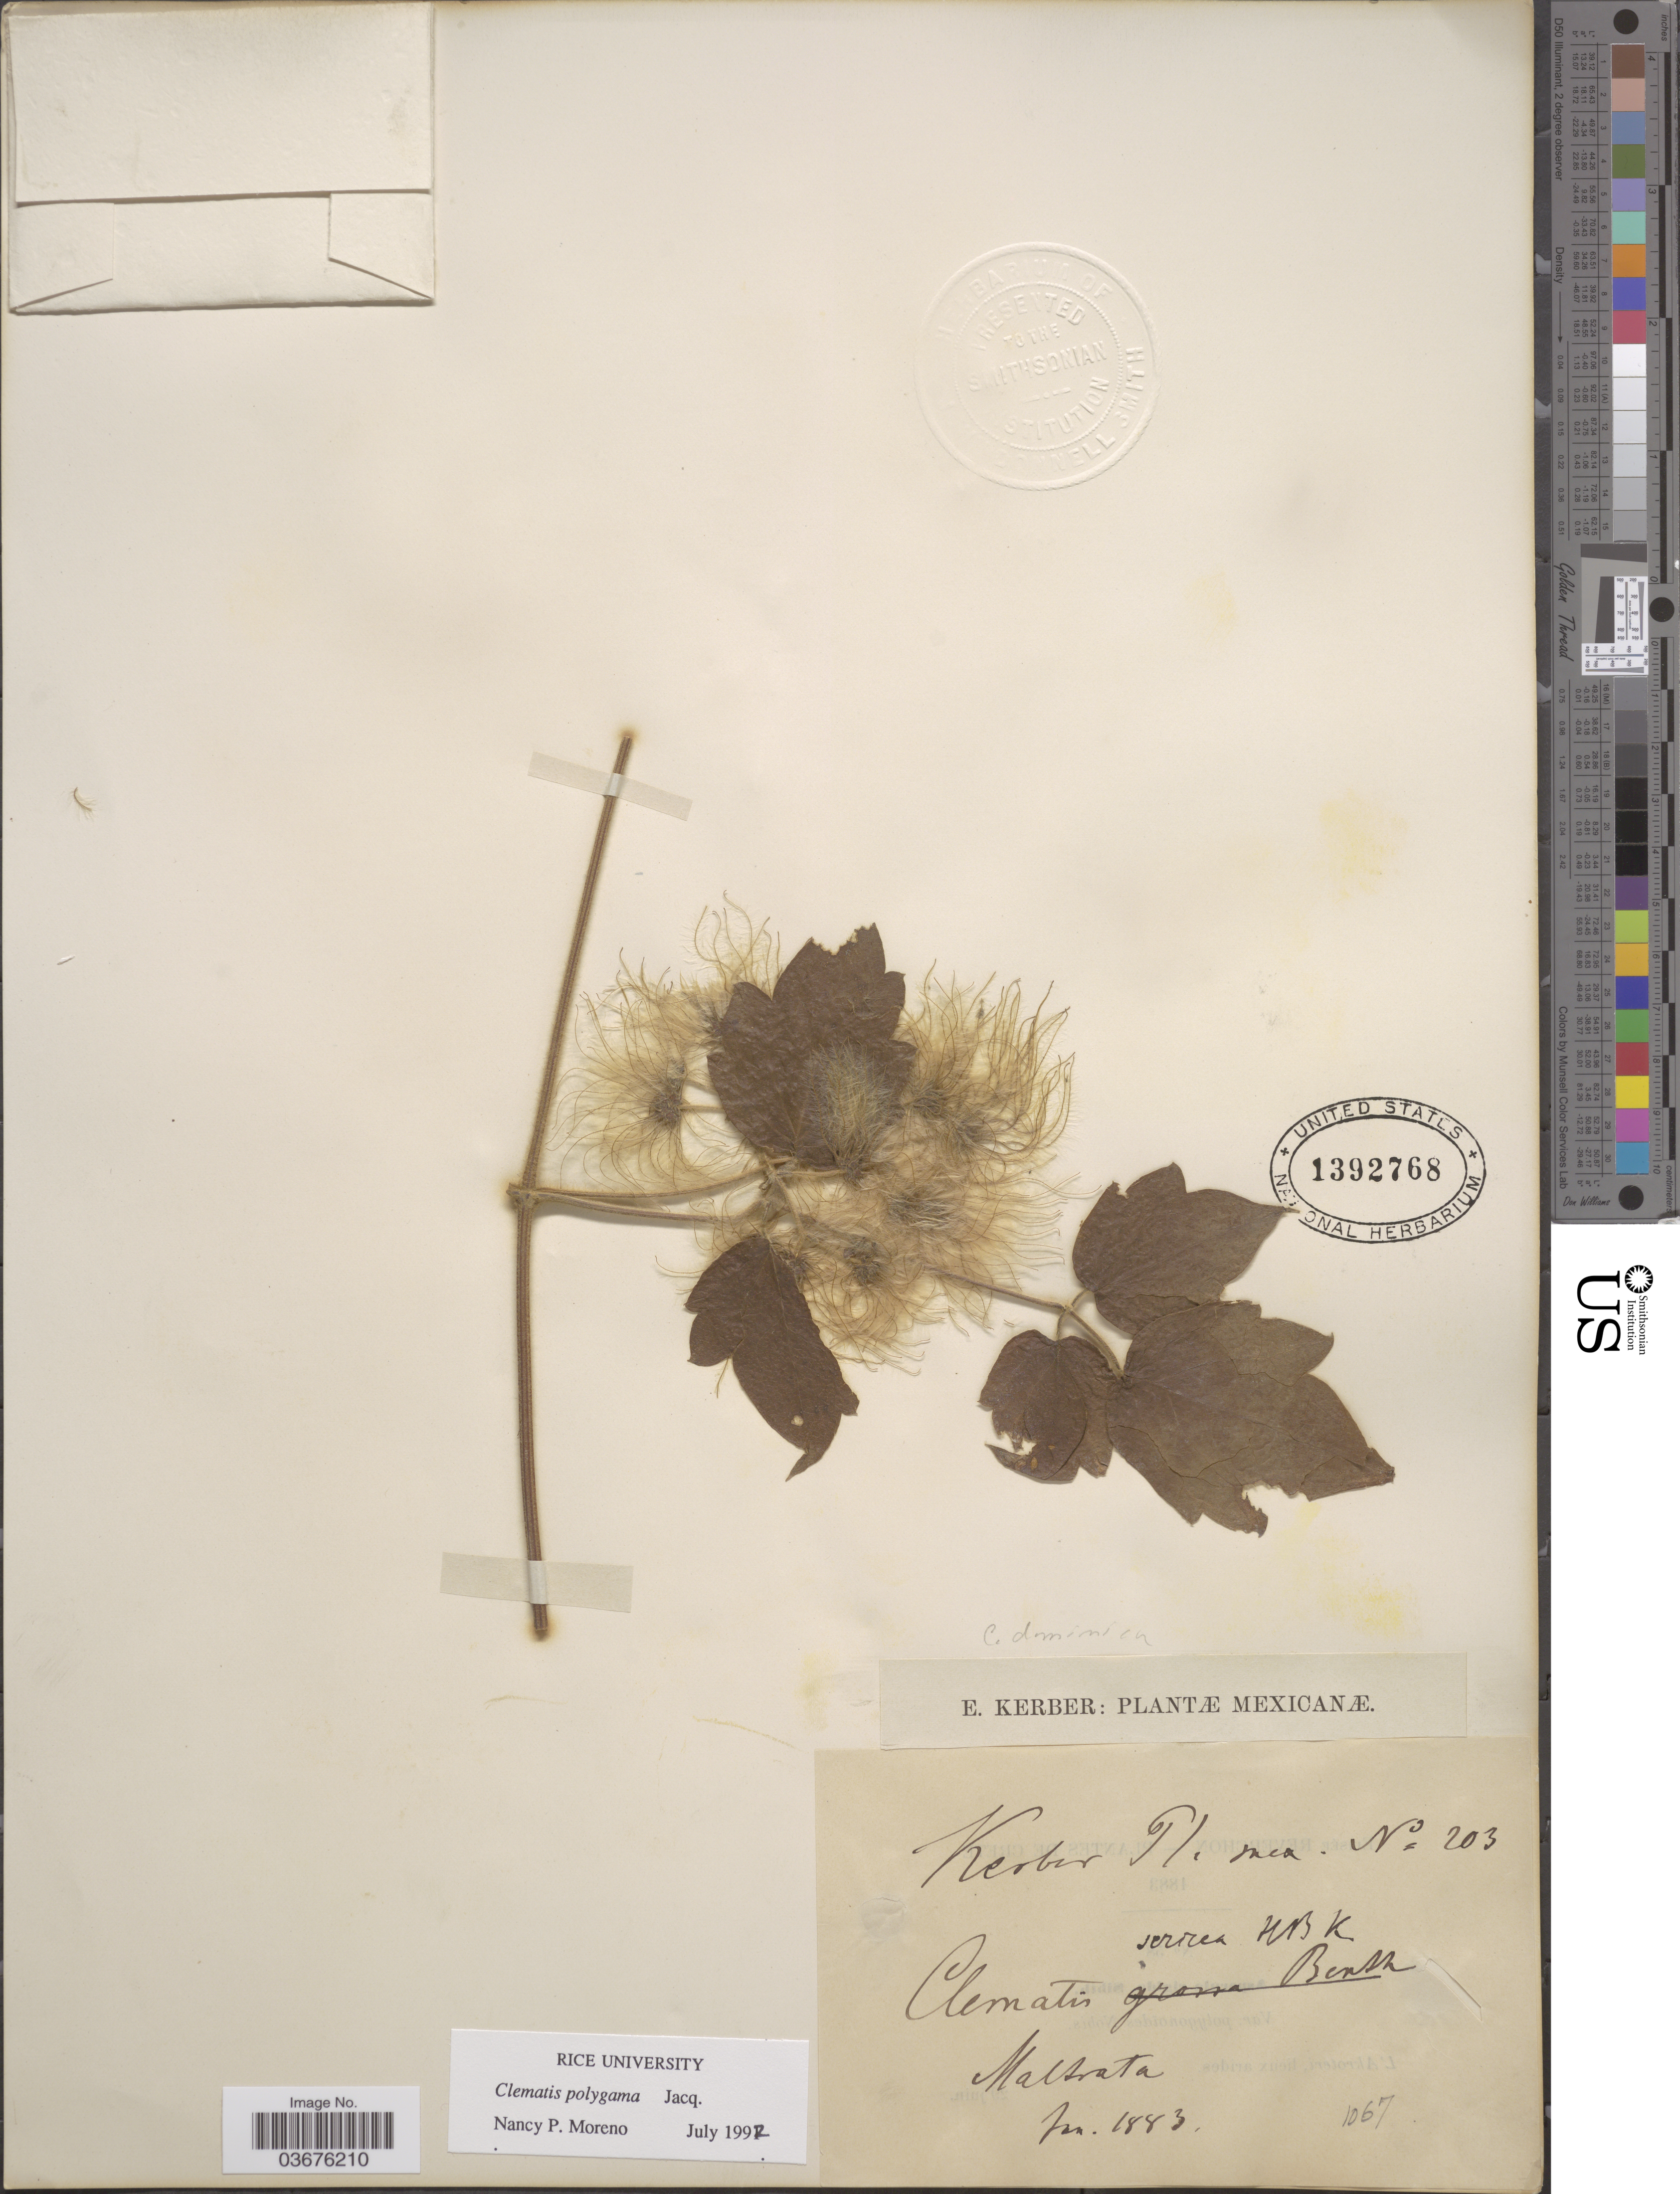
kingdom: Plantae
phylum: Tracheophyta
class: Magnoliopsida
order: Ranunculales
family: Ranunculaceae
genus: Clematis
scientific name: Clematis polygama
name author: Jacq.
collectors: E. Kerber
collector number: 1067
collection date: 1883-01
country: Mexico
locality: Maltrata.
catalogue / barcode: US 1392768